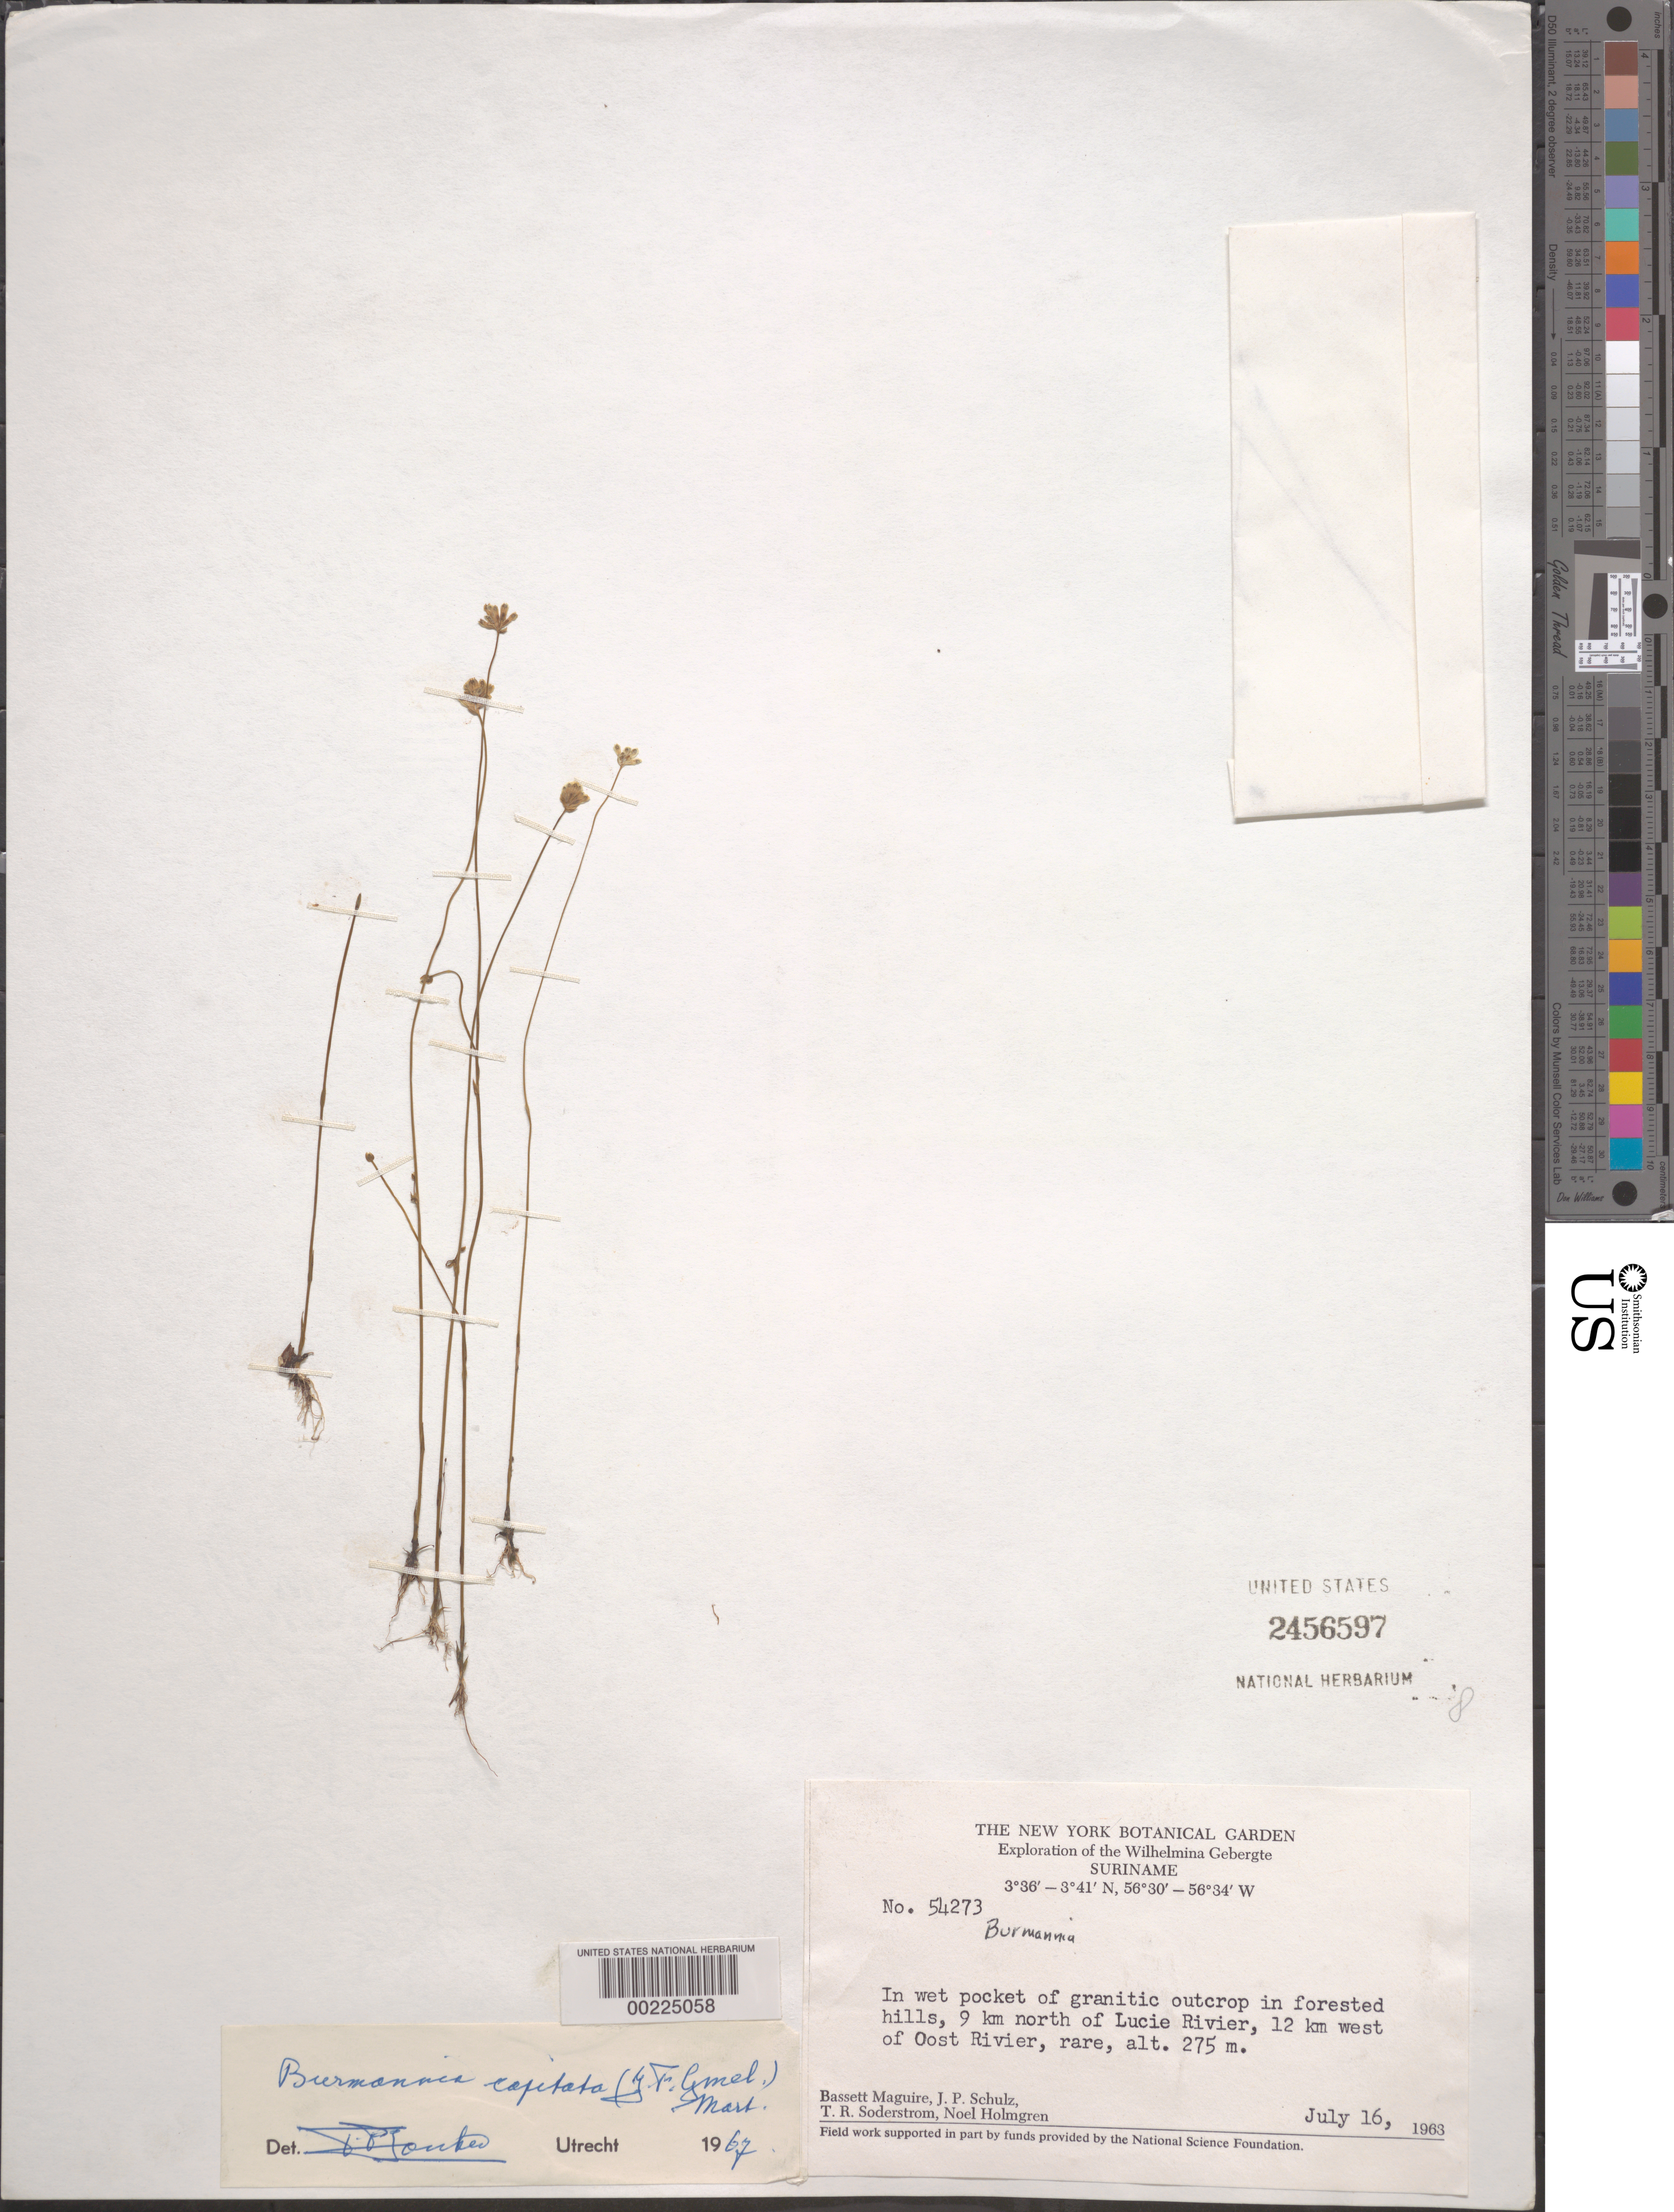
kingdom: Plantae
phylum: Tracheophyta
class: Liliopsida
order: Dioscoreales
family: Burmanniaceae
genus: Burmannia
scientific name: Burmannia capitata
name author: (Walter ex J.F. Gmel.) Mart.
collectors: B. Maguire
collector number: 54273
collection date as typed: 16 Jul 1963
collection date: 1963-07-16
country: Suriname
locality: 9 km n of lucie river, 12 km w of oost river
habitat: In wet pocket of granitic outcrop in forested hills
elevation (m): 275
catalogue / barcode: US 2456597